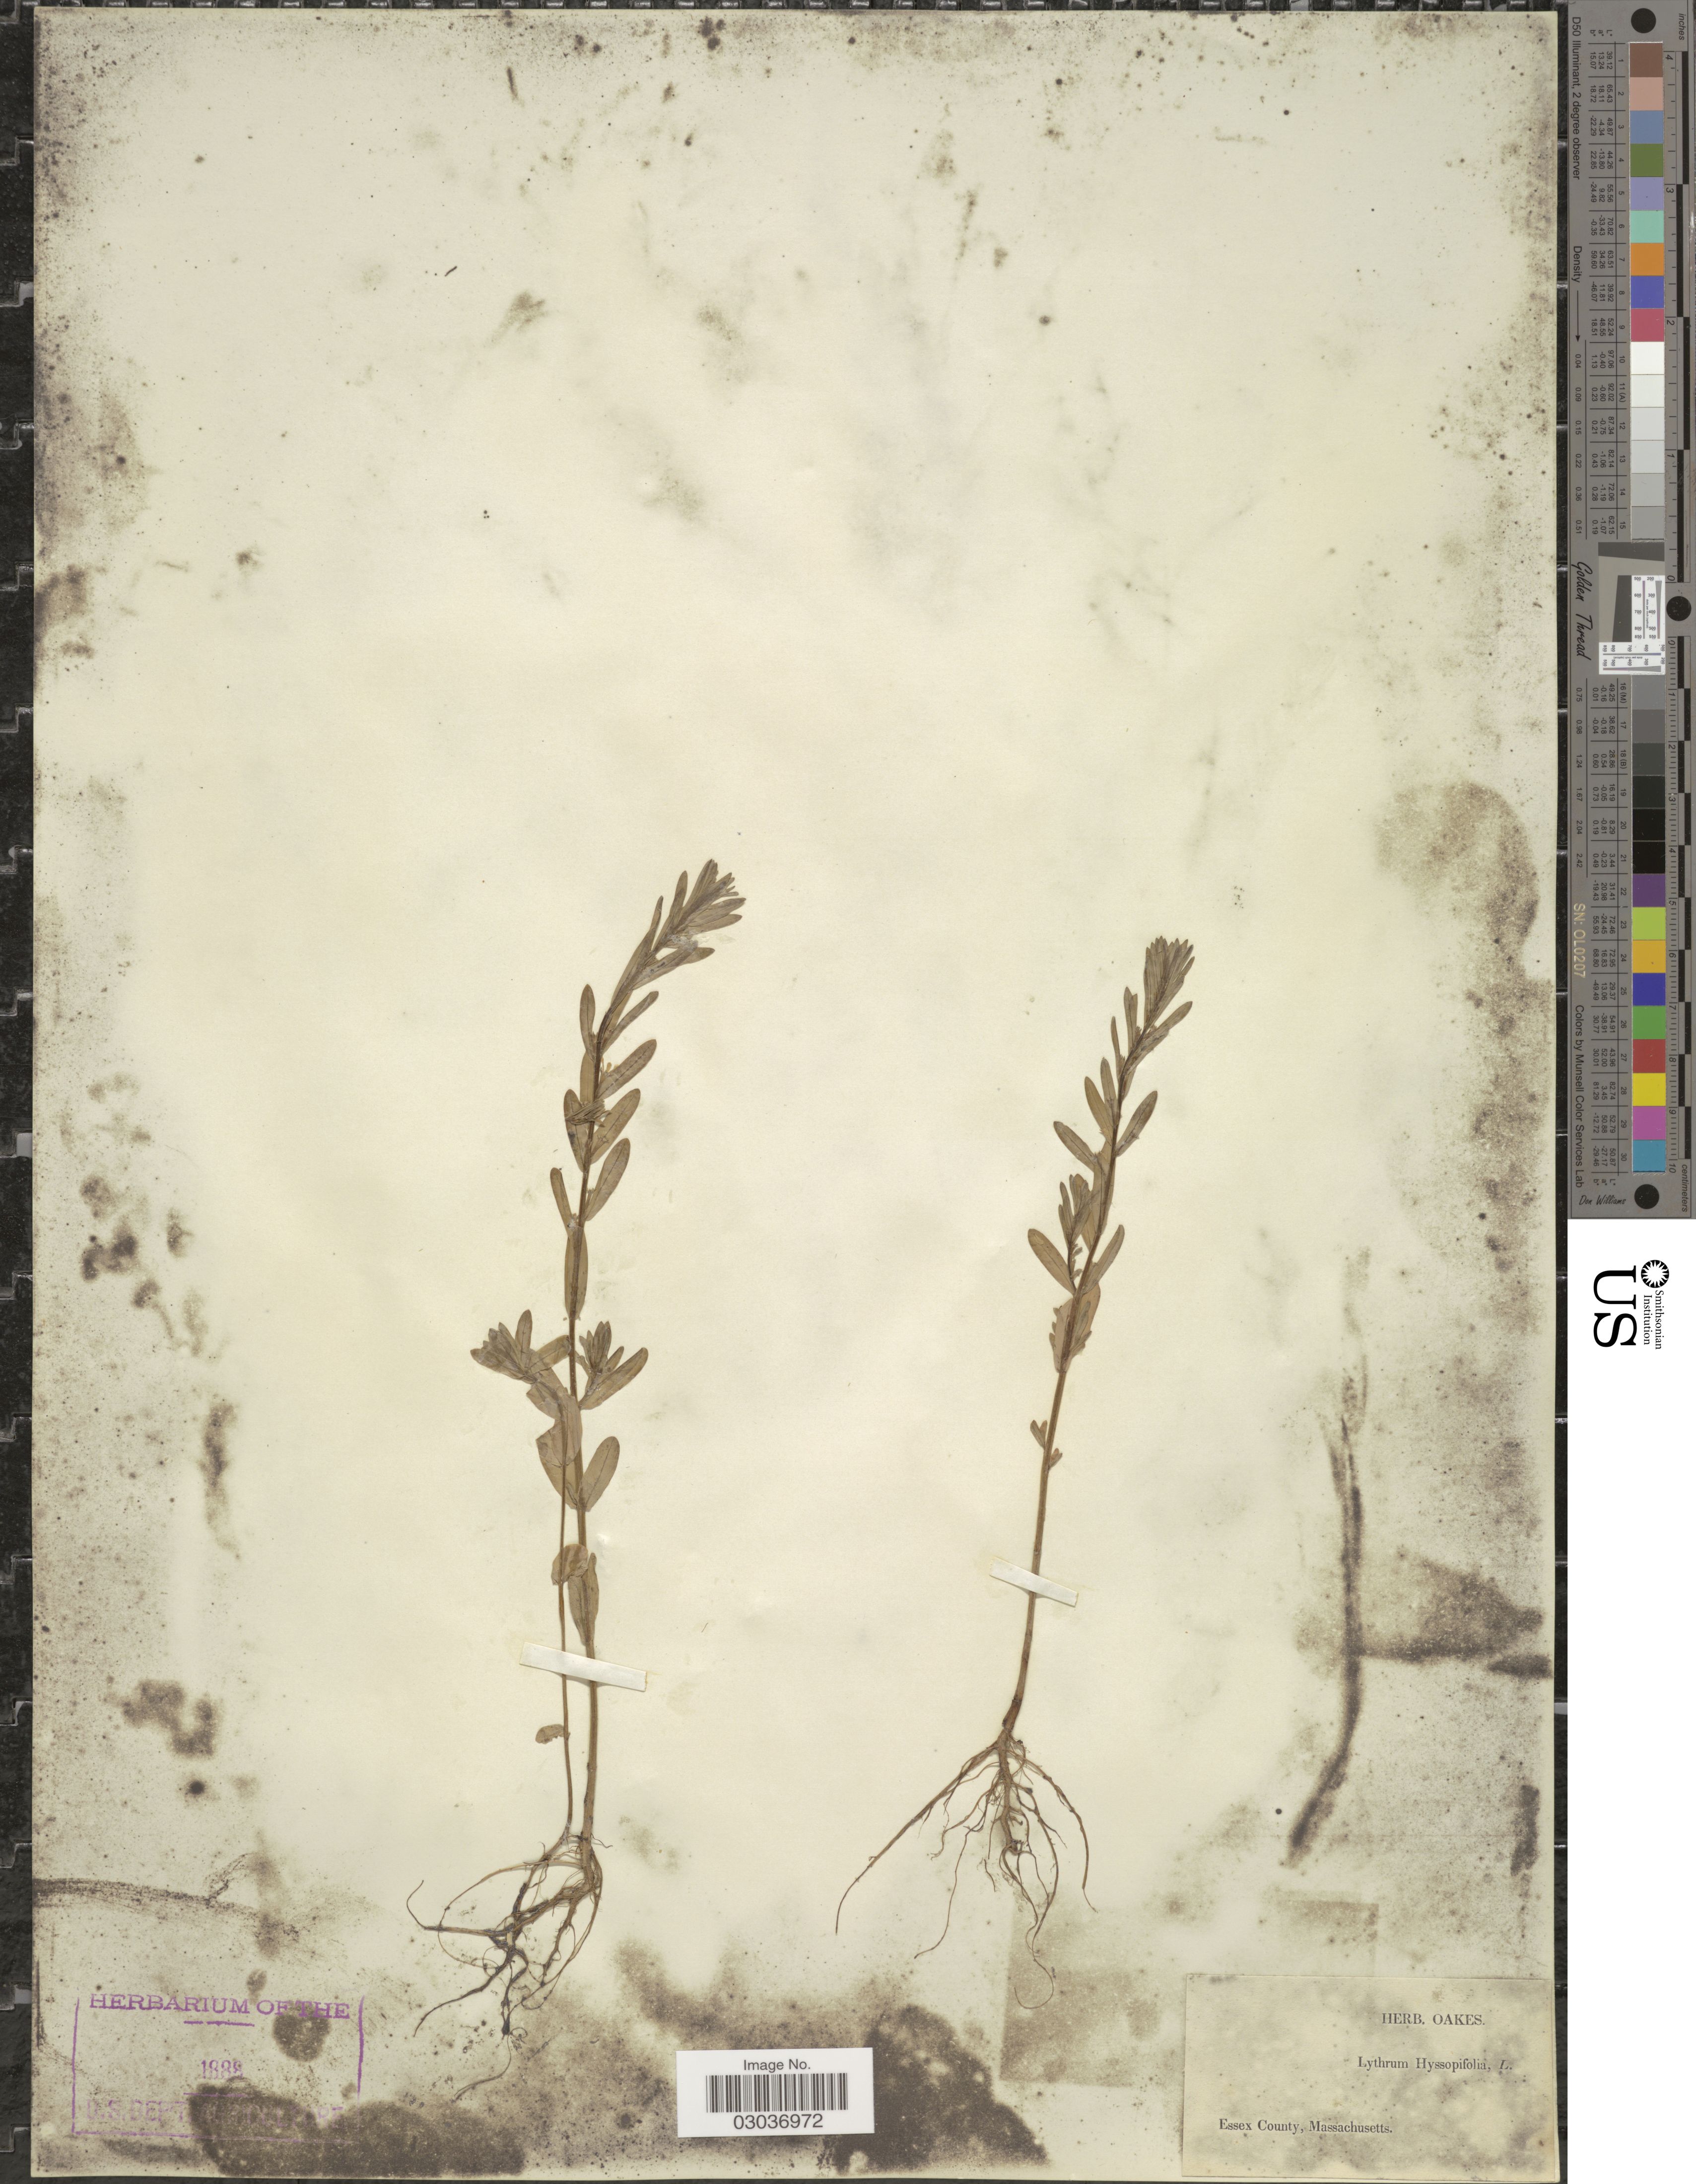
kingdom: Plantae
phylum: Tracheophyta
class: Magnoliopsida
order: Myrtales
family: Lythraceae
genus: Lythrum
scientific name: Lythrum hyssopifolia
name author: L.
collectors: ex herb. Oakes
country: United States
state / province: Massachusetts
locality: Essex County.